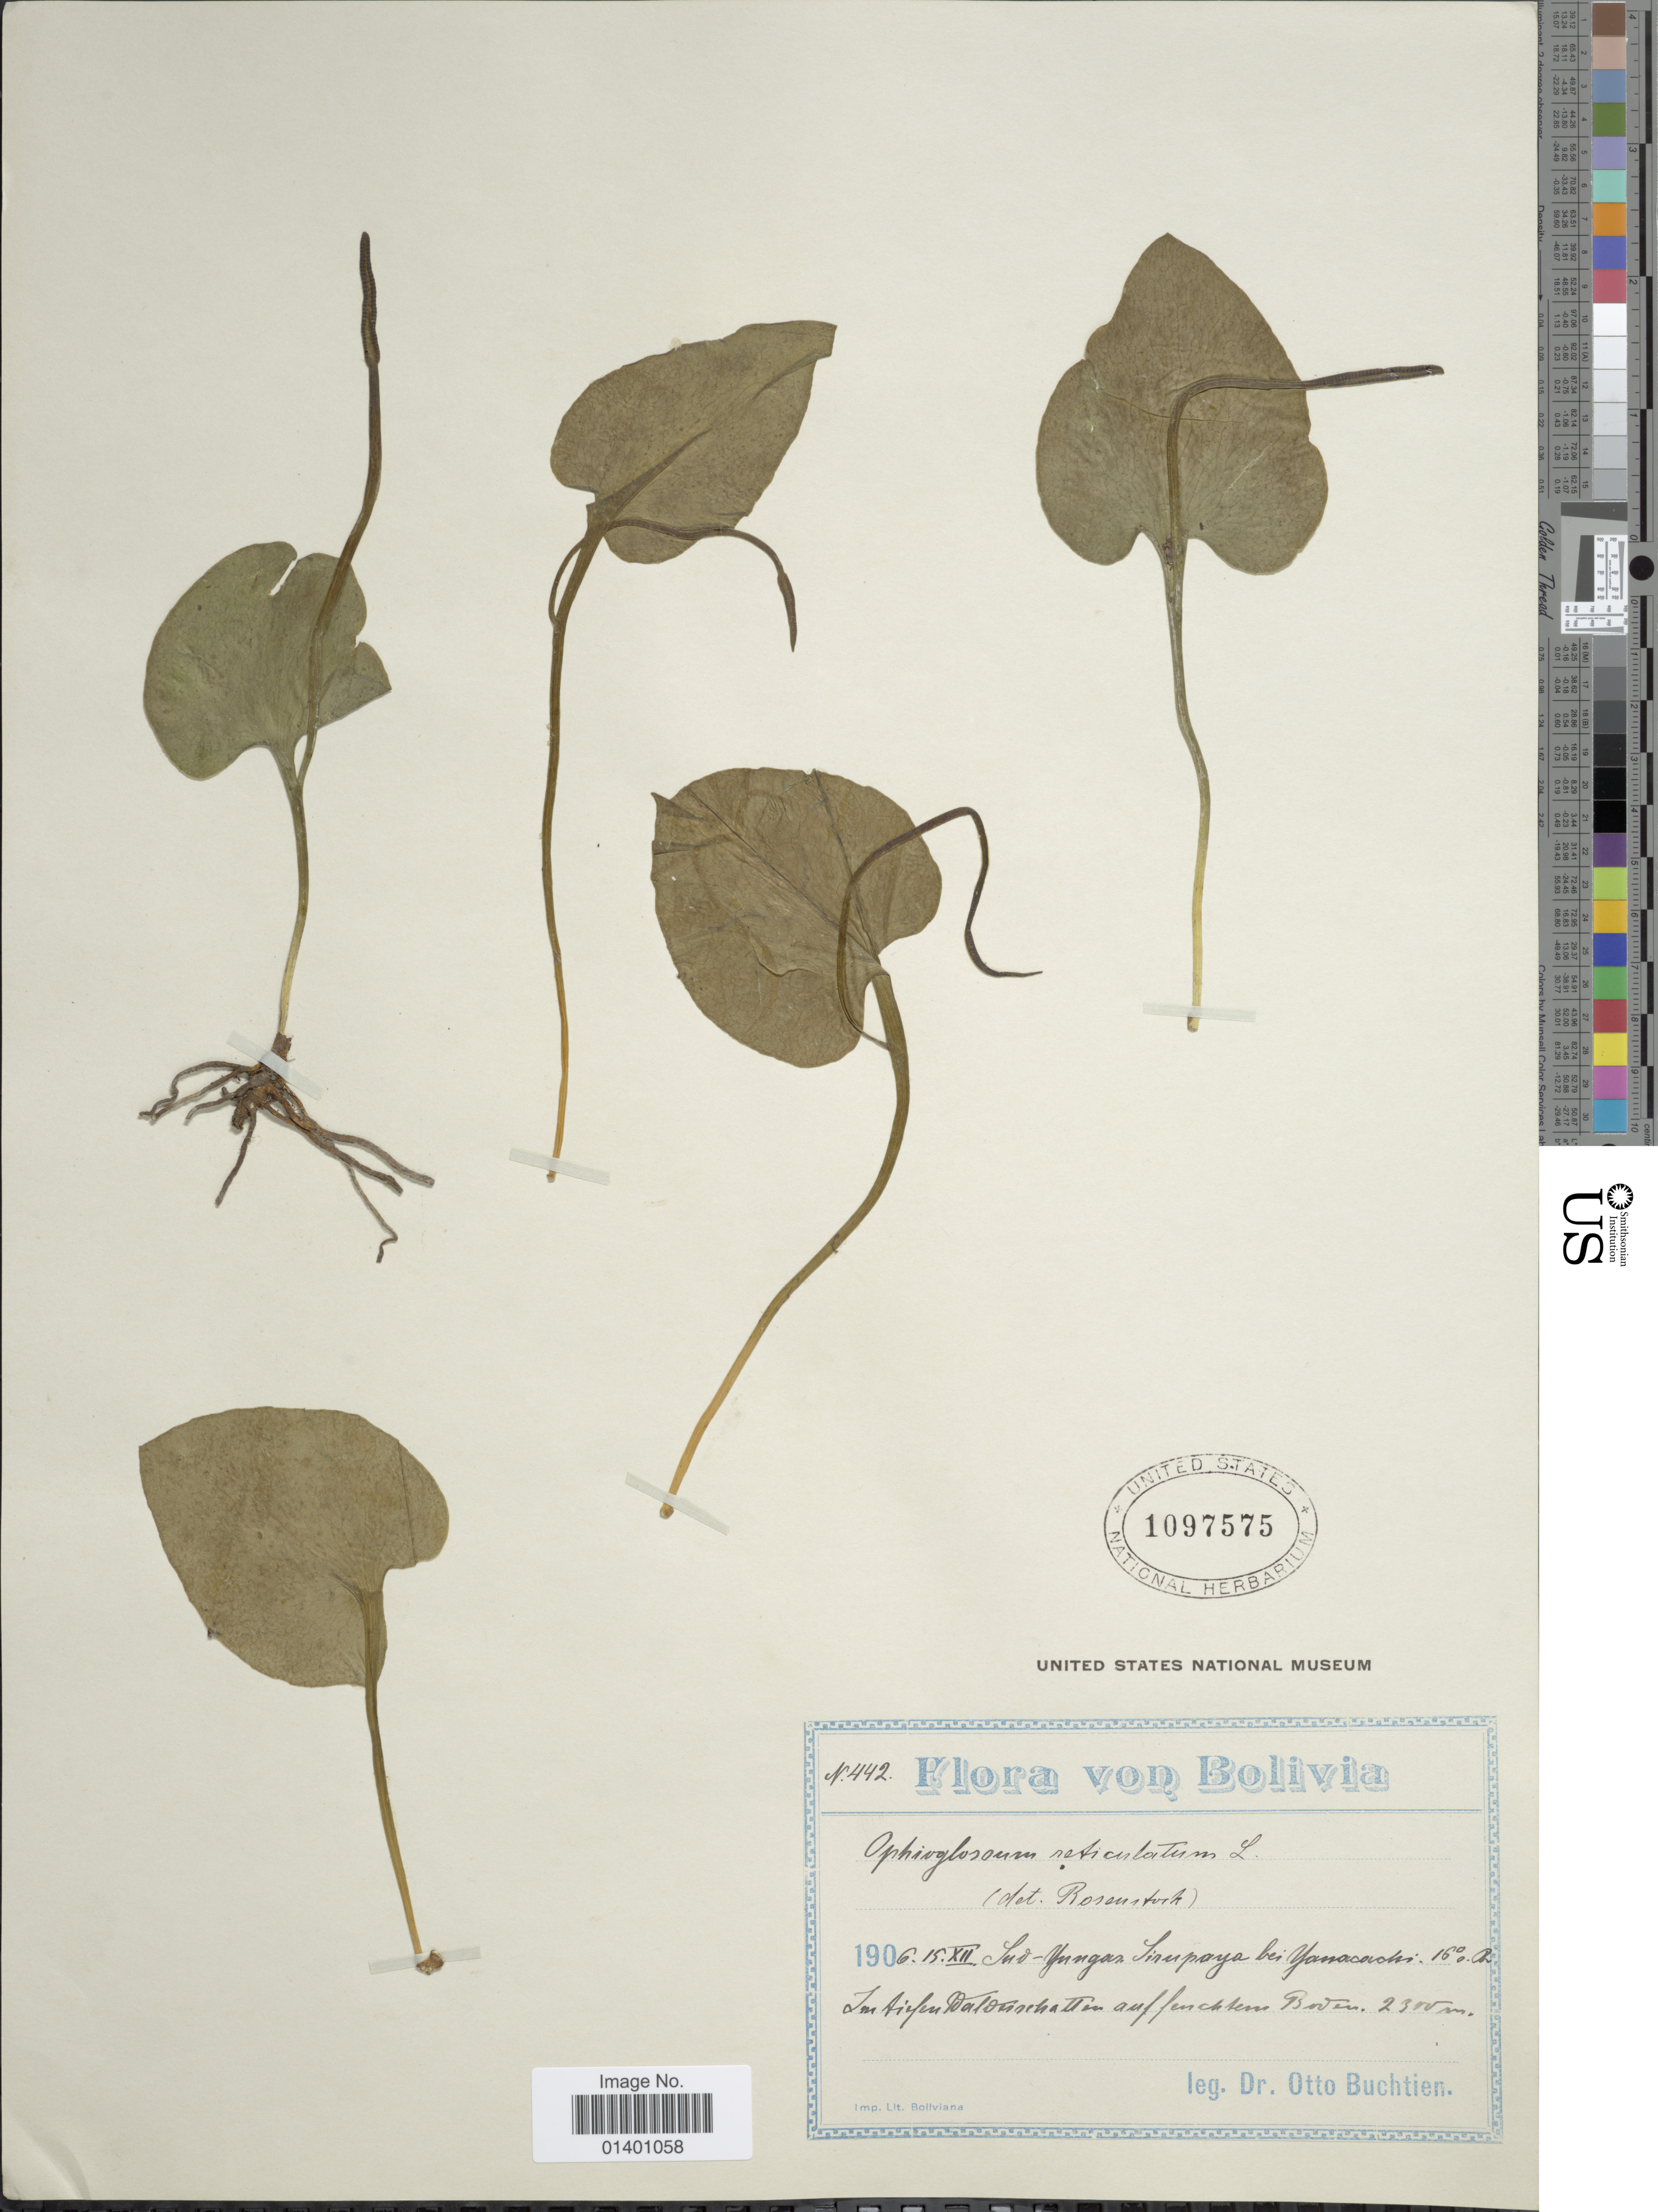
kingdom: Plantae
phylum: Tracheophyta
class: Polypodiopsida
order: Ophioglossales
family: Ophioglossaceae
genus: Ophioglossum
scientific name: Ophioglossum reticulatum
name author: L.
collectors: O. Buchtien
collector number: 442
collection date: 1906-12-15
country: Bolivia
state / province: La Paz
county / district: Sud Yungas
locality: Sirupaya bei Yanacachi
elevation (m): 2300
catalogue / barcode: US 1097575